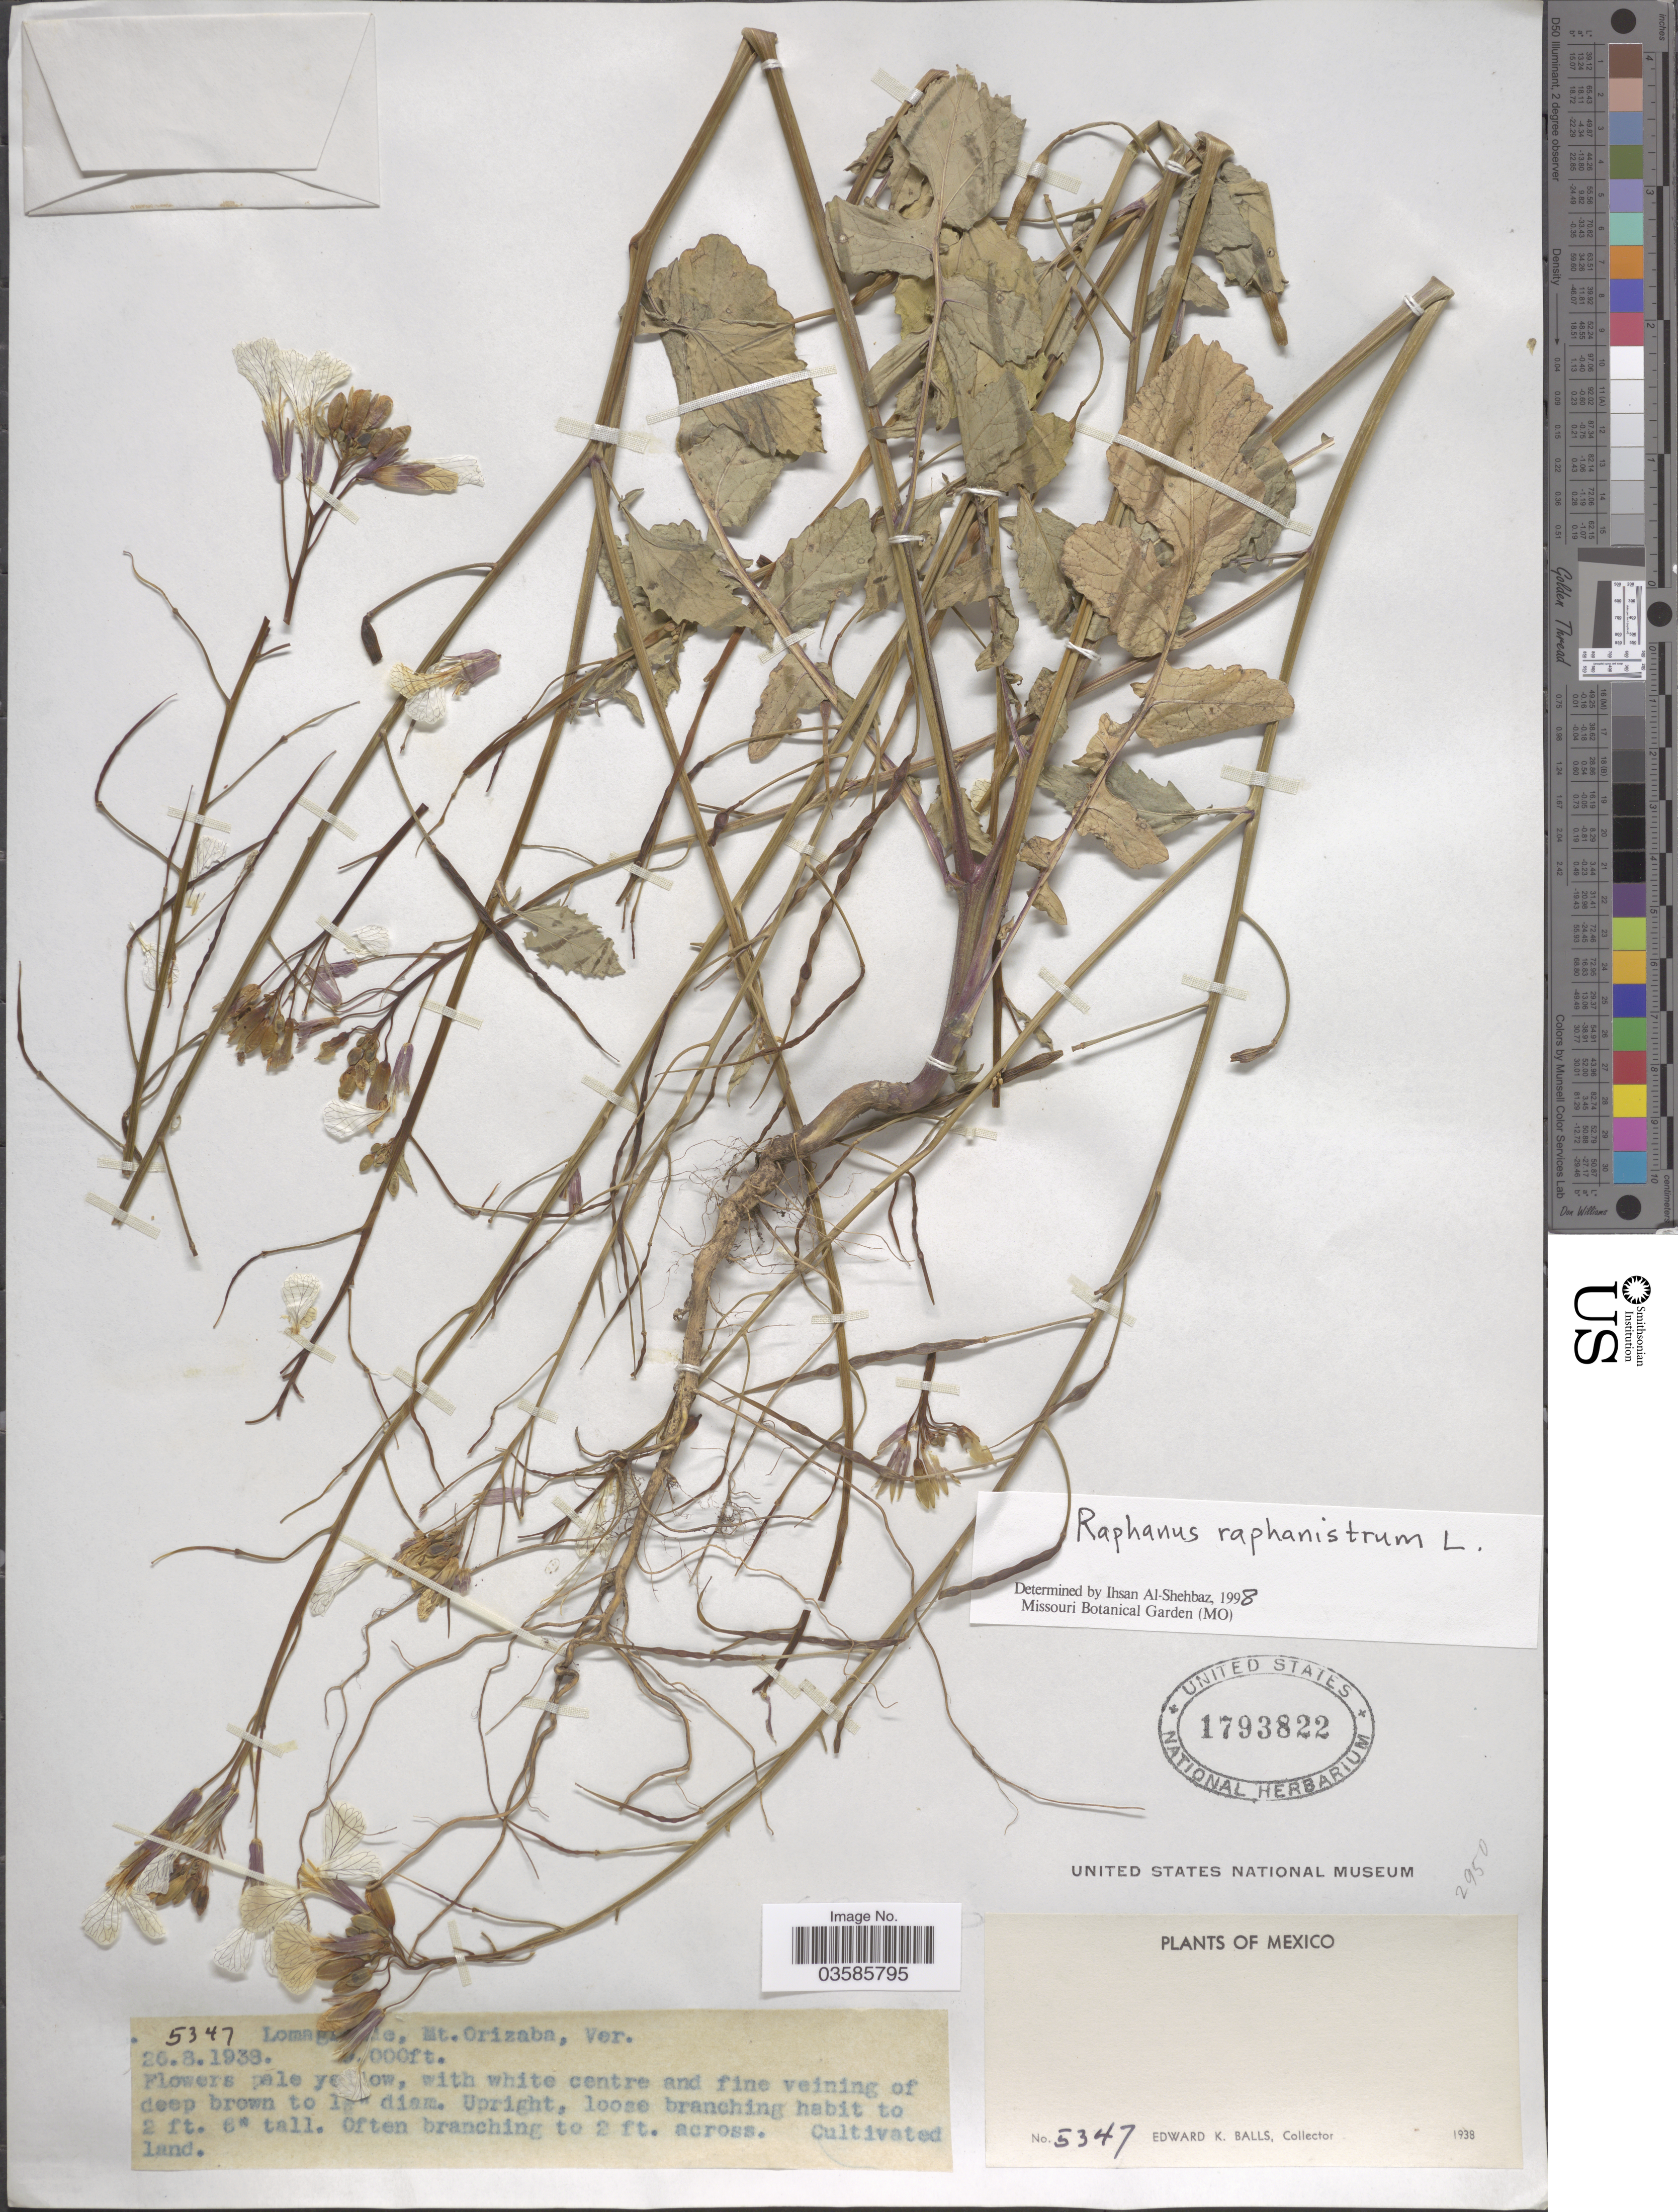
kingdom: Plantae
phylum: Tracheophyta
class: Magnoliopsida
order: Brassicales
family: Brassicaceae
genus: Raphanus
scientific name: Raphanus raphanistrum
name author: L.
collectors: E. K. Balls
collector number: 5347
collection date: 1938-08-26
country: Mexico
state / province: Veracruz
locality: Lomagrande, Mt Orizaba.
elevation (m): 2743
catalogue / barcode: US 1793822